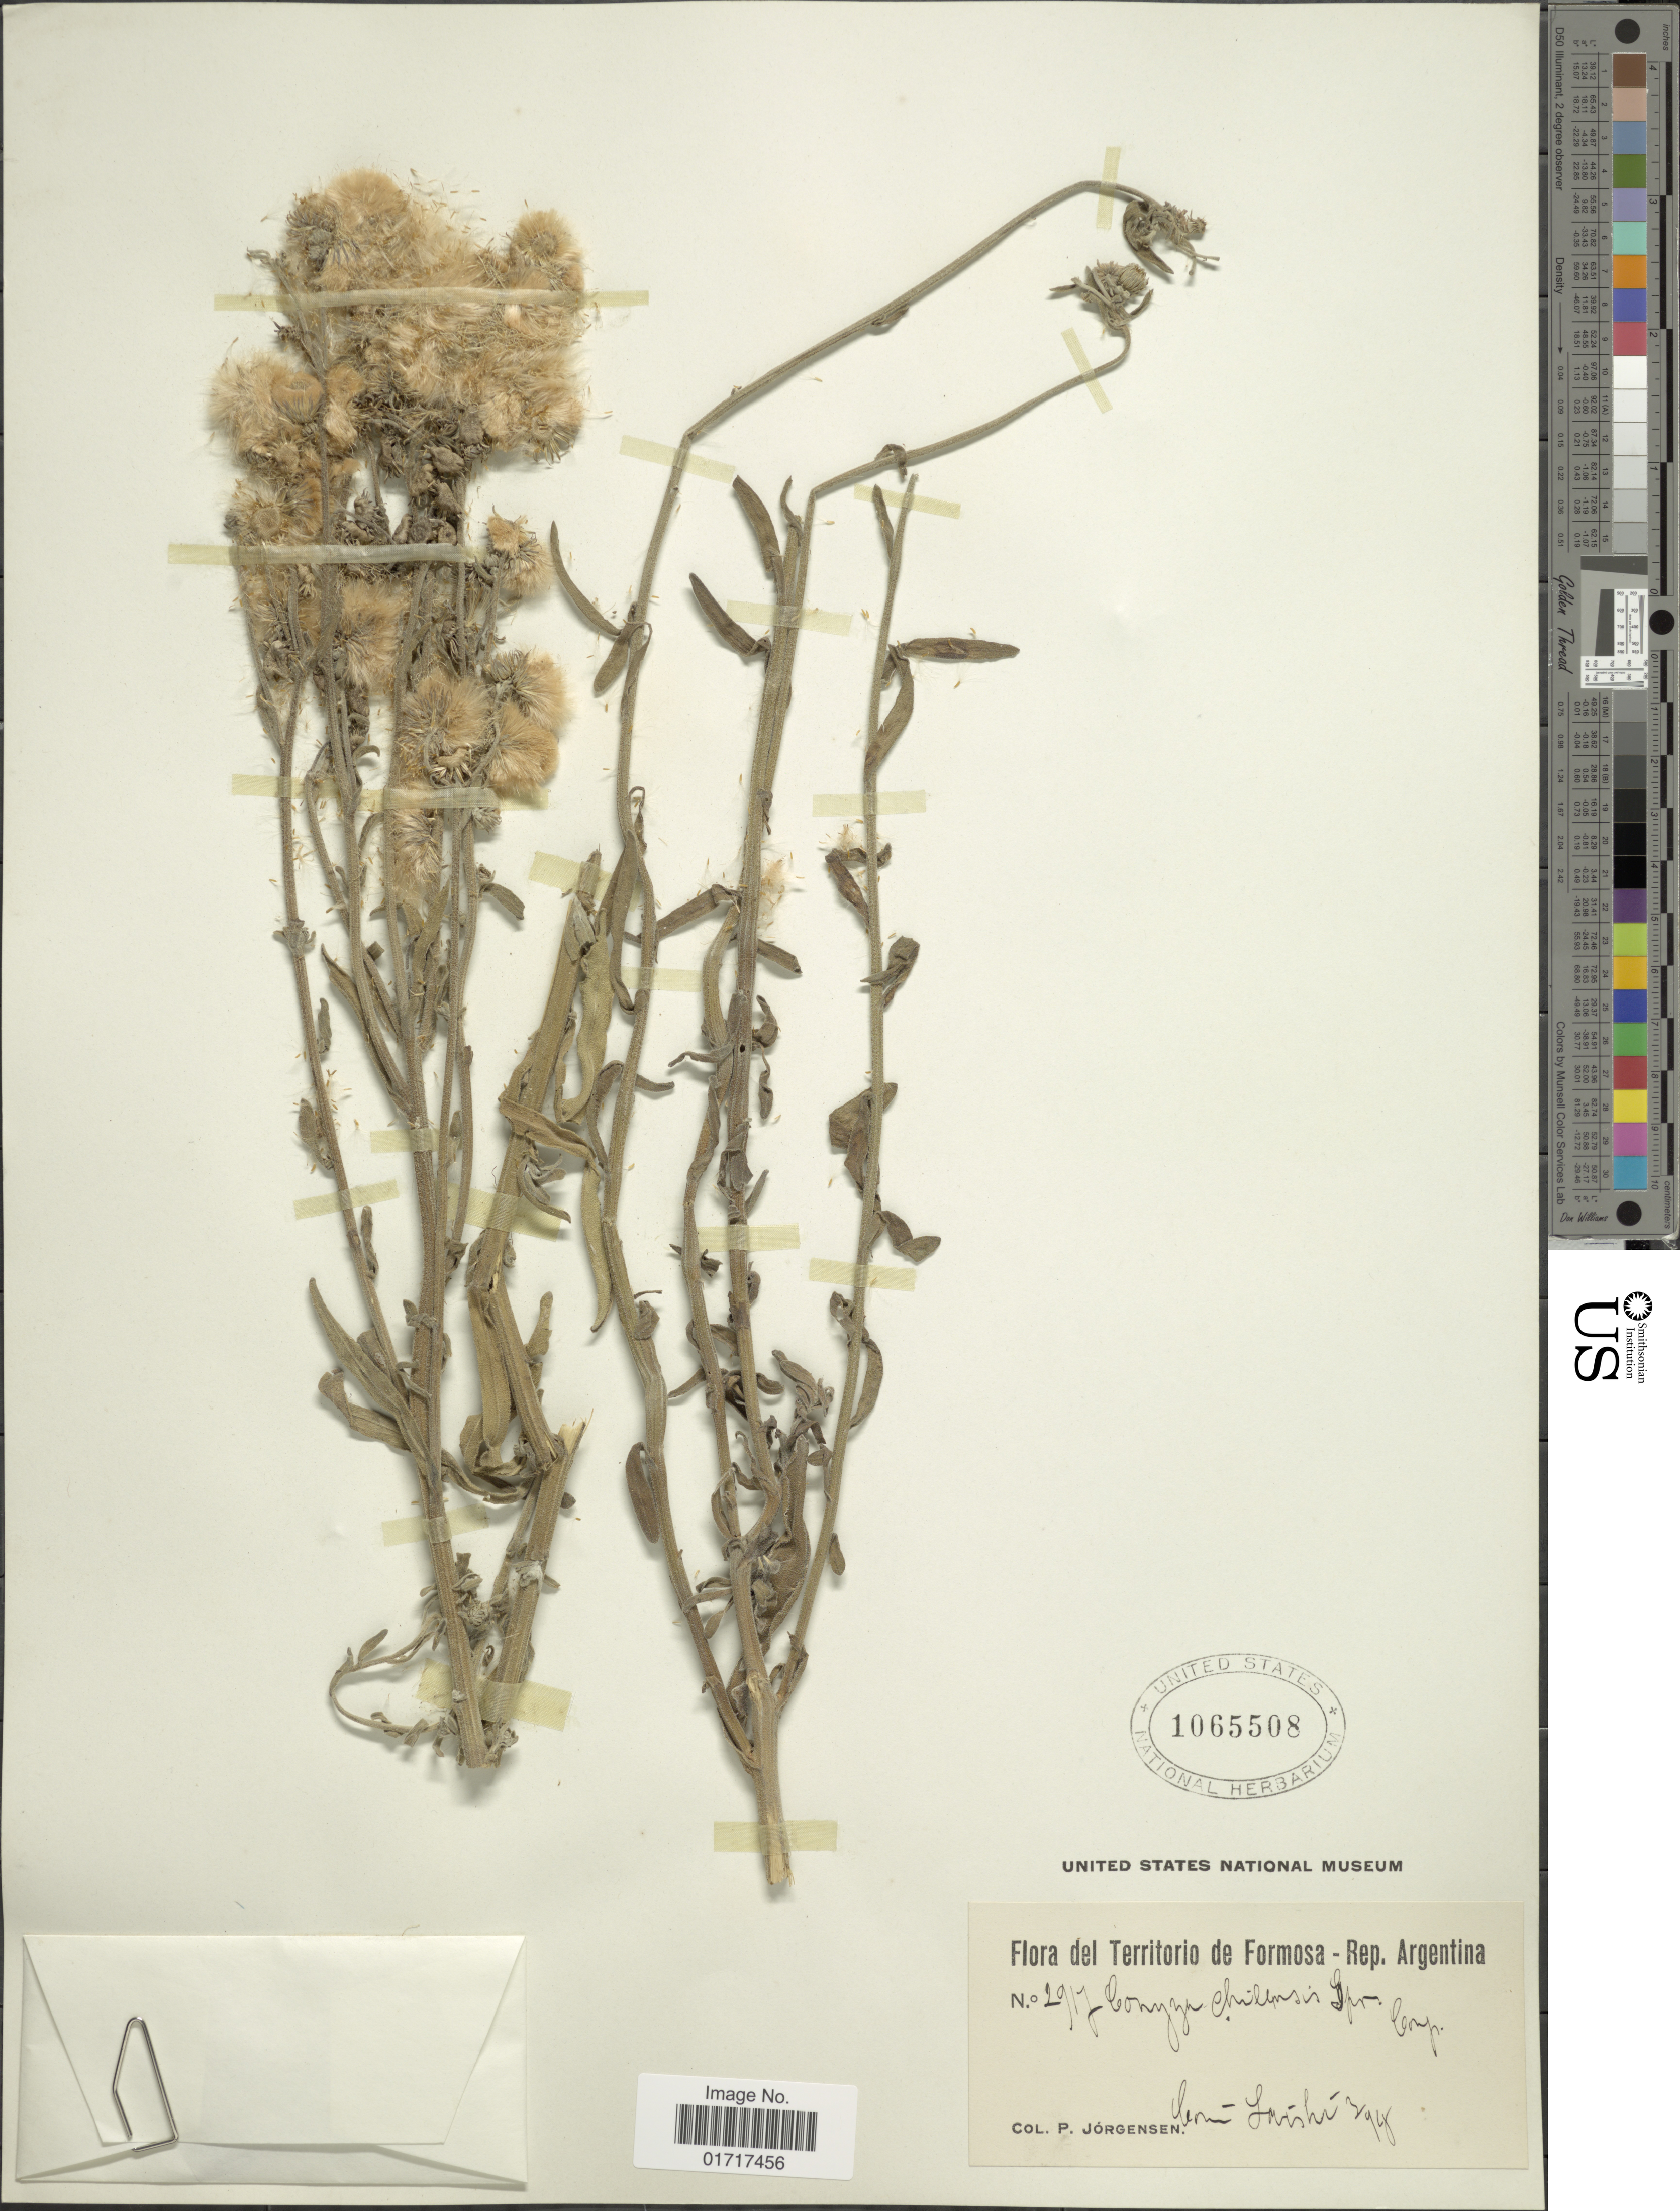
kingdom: Plantae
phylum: Tracheophyta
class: Magnoliopsida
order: Asterales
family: Asteraceae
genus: Conyza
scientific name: Conyza primulaefolia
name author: (Lam.) Cuatrec. & Lourteig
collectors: P. Jörgensen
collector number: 2917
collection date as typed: Transcribed d/m/y: /3/94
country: Argentina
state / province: Formosa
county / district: Laishí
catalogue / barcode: US 1065508